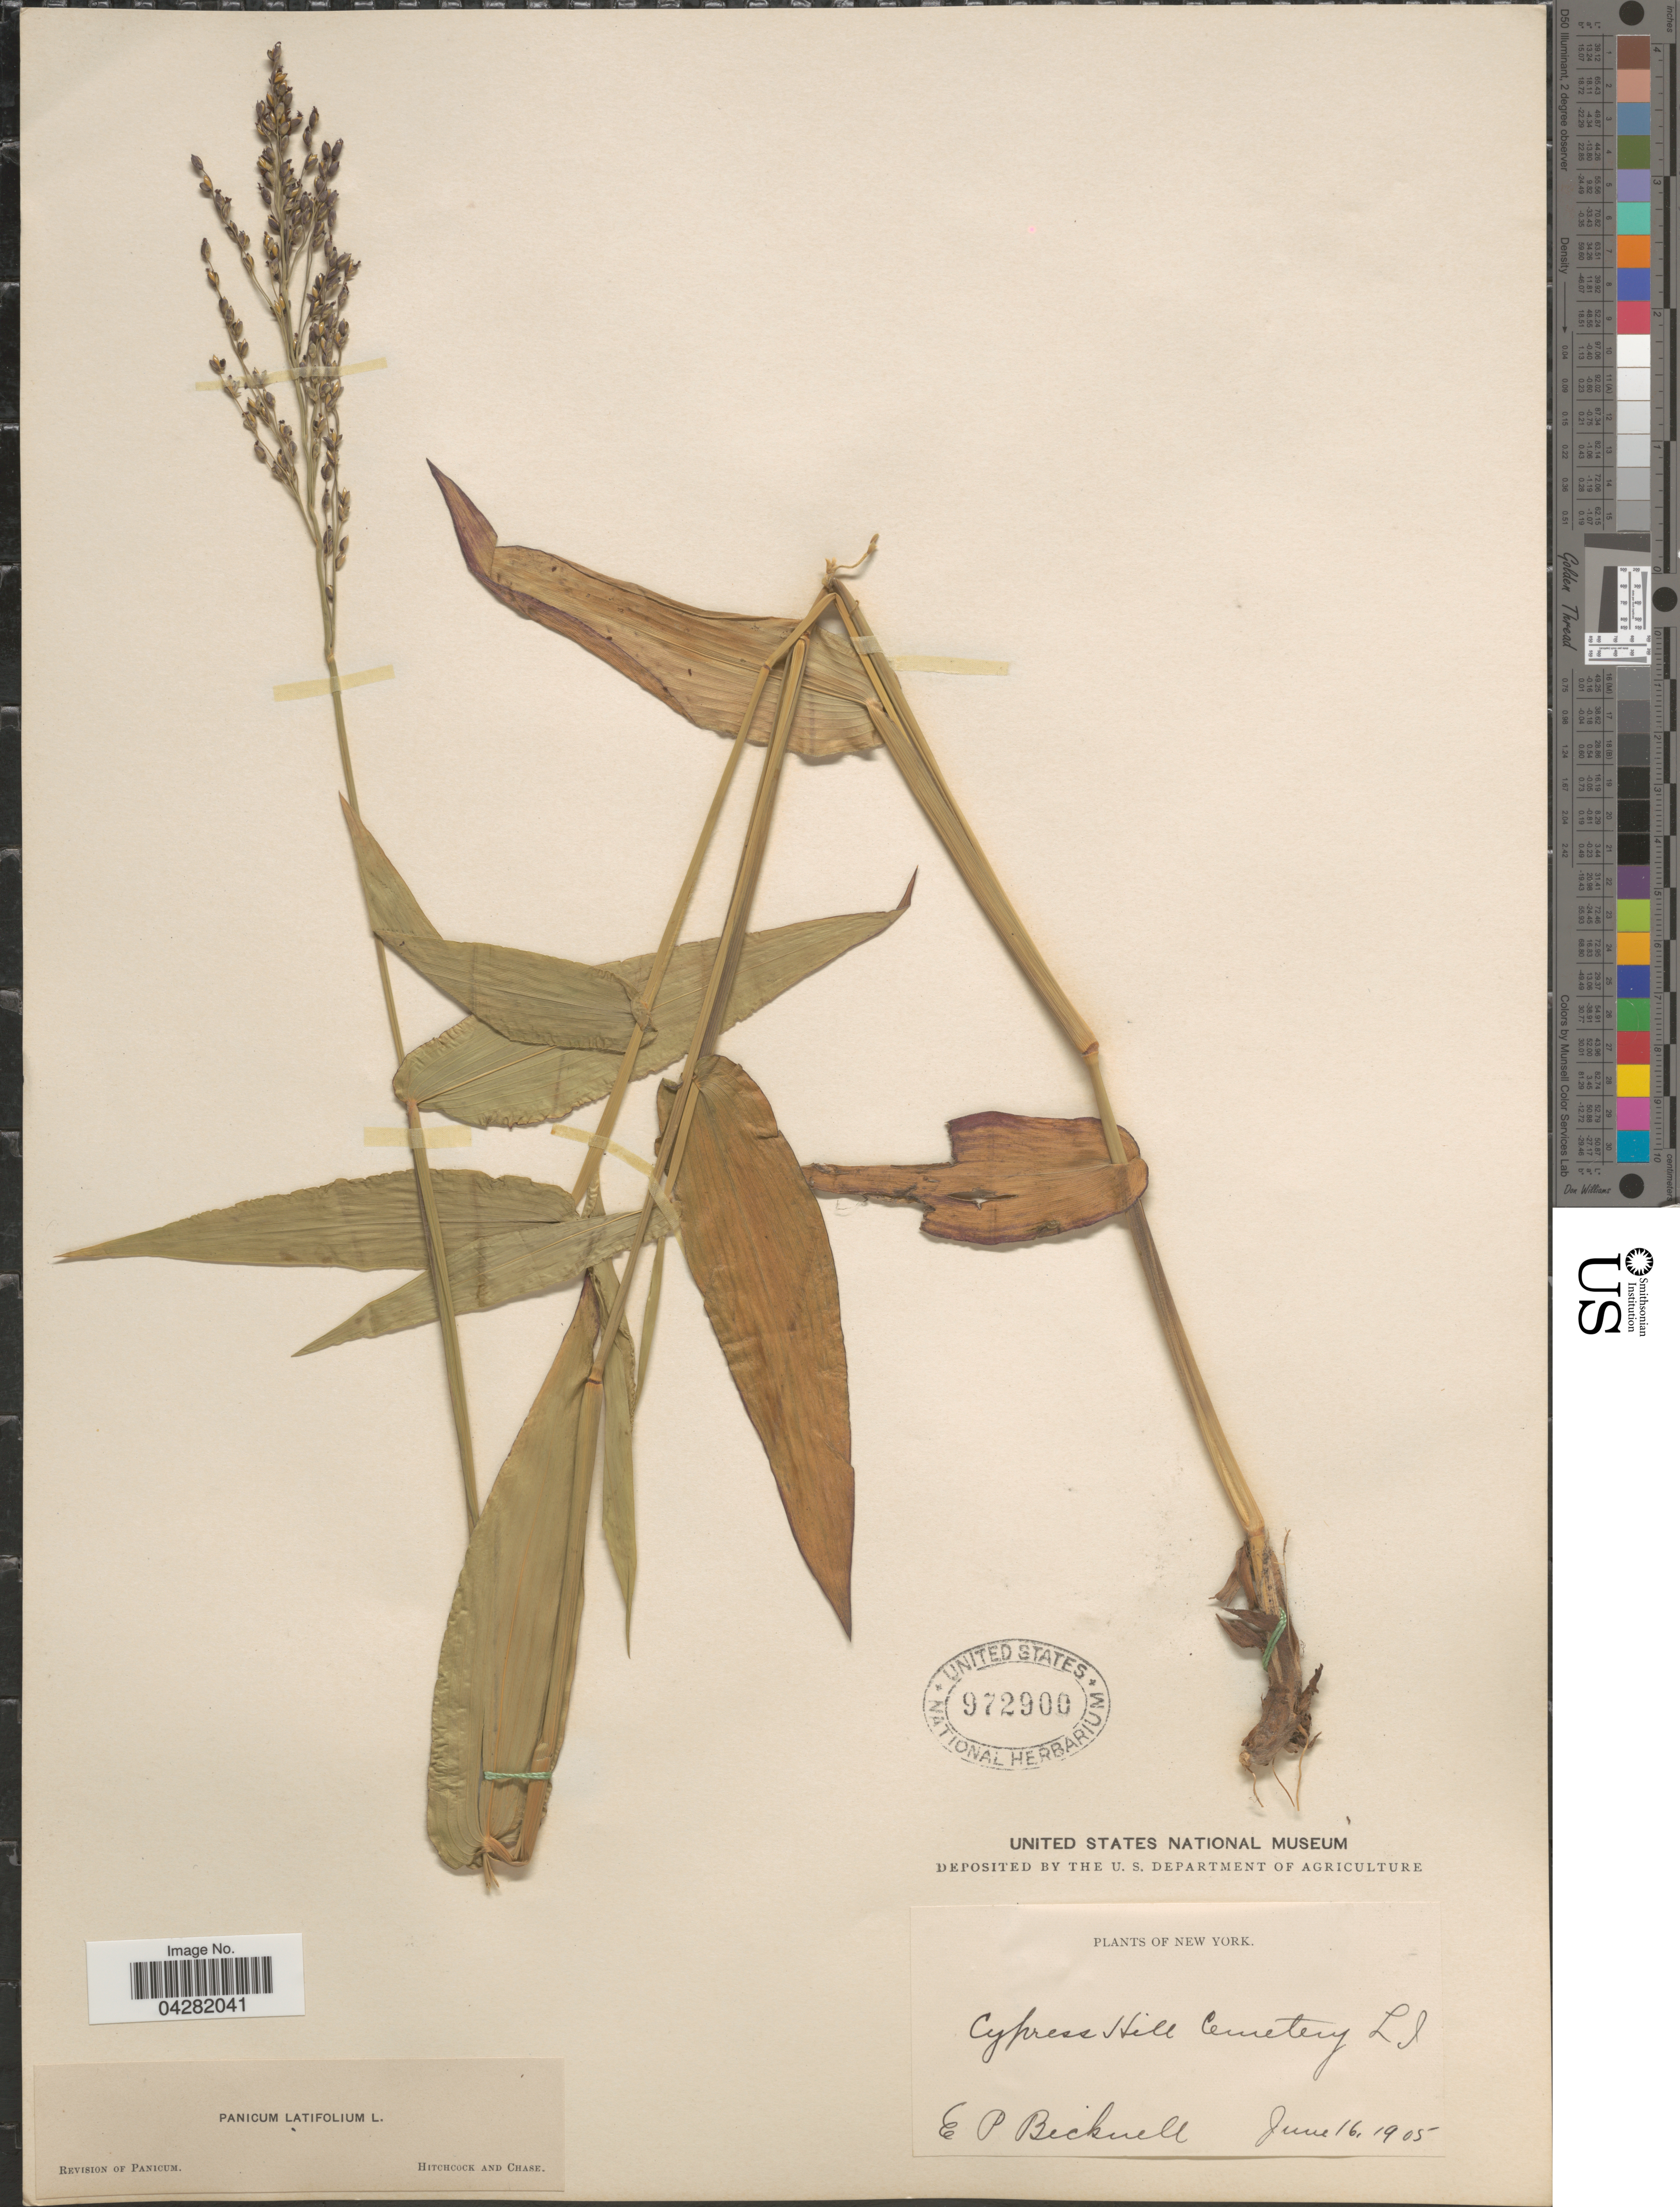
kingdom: Plantae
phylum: Tracheophyta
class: Liliopsida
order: Poales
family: Poaceae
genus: Dichanthelium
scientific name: Dichanthelium latifolium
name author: (L.) Harvill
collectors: E. P. Bicknell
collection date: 1905-06-16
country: United States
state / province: New York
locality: Cypress Hill Cemetery LI.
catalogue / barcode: US 972900